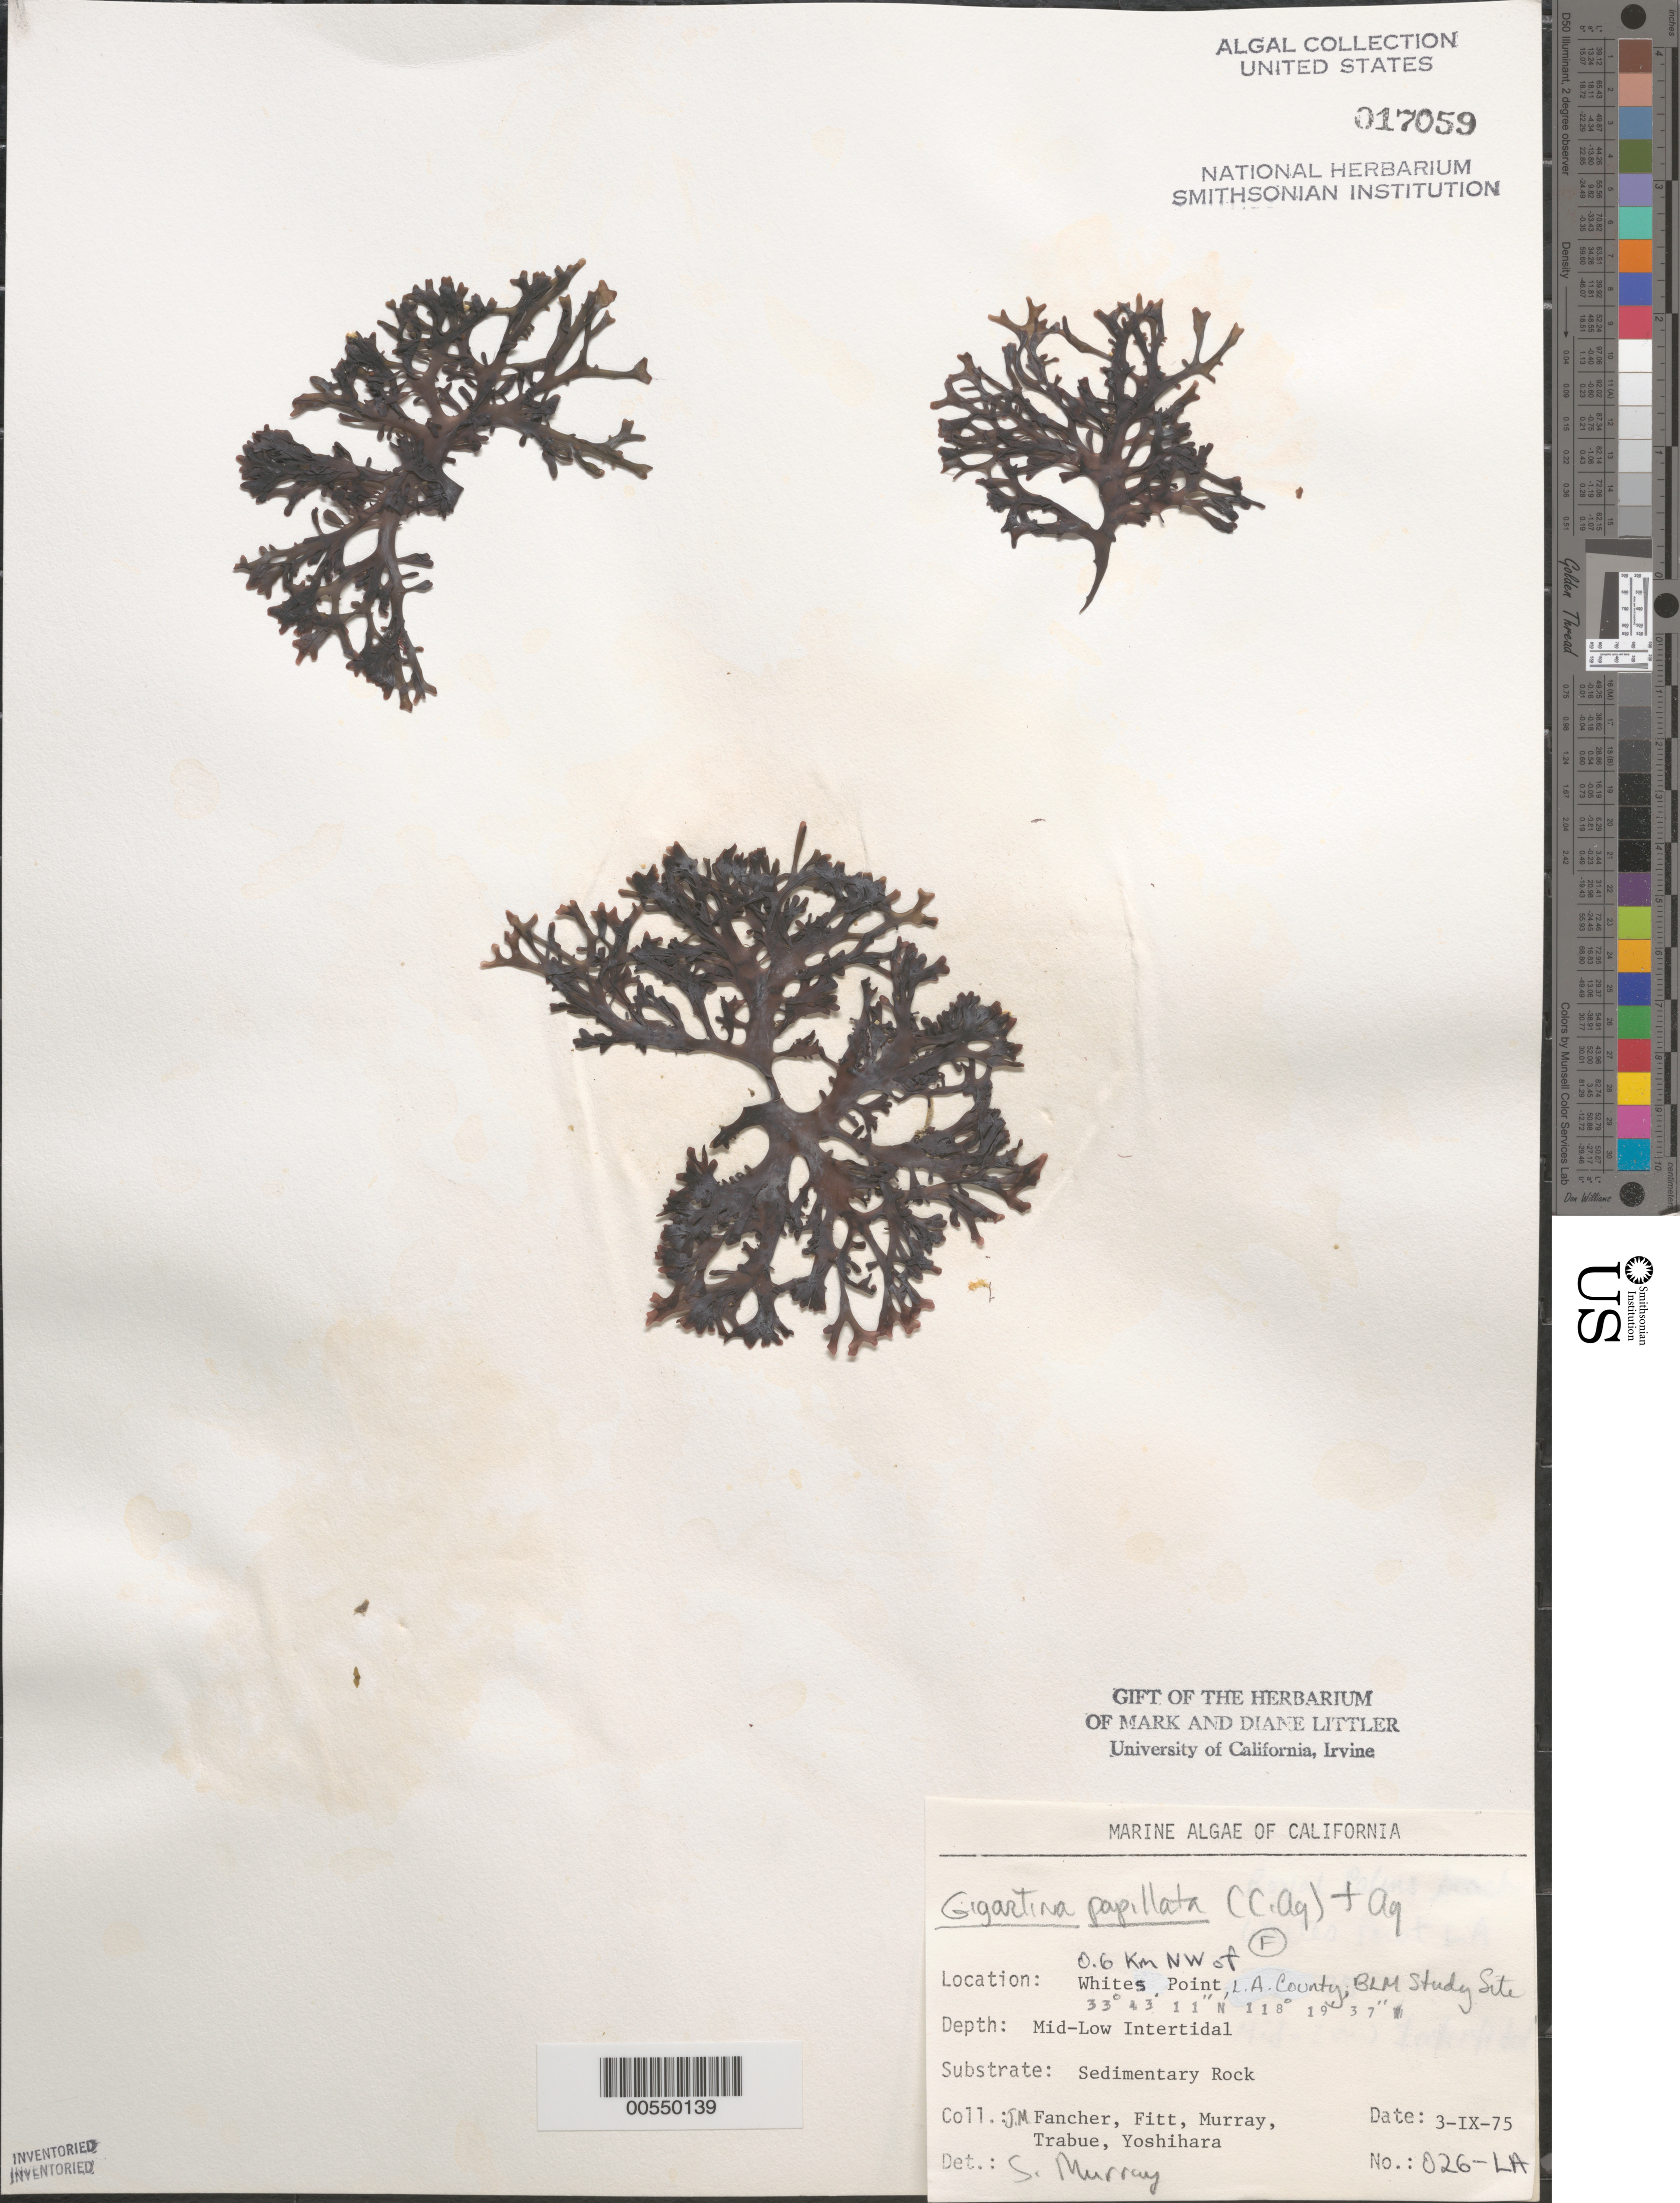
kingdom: Plantae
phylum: Rhodophyta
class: Florideophyceae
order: Gigartinales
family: Phyllophoraceae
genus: Mastocarpus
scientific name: Mastocarpus papillatus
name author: (C. Agardh) Kütz.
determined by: Algae name updating Project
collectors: J. Fancher, W. Fitt, S. N. Murray, P. J. Trabue & K. Yoshihara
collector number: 026-la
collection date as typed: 03 Sep 1975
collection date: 1975-09-03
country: United States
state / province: California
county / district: Los Angeles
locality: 0.6 km northwest of Whites Point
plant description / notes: BLM-SOCALBIGHT Rocky Intertidal Survey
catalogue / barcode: US 17059